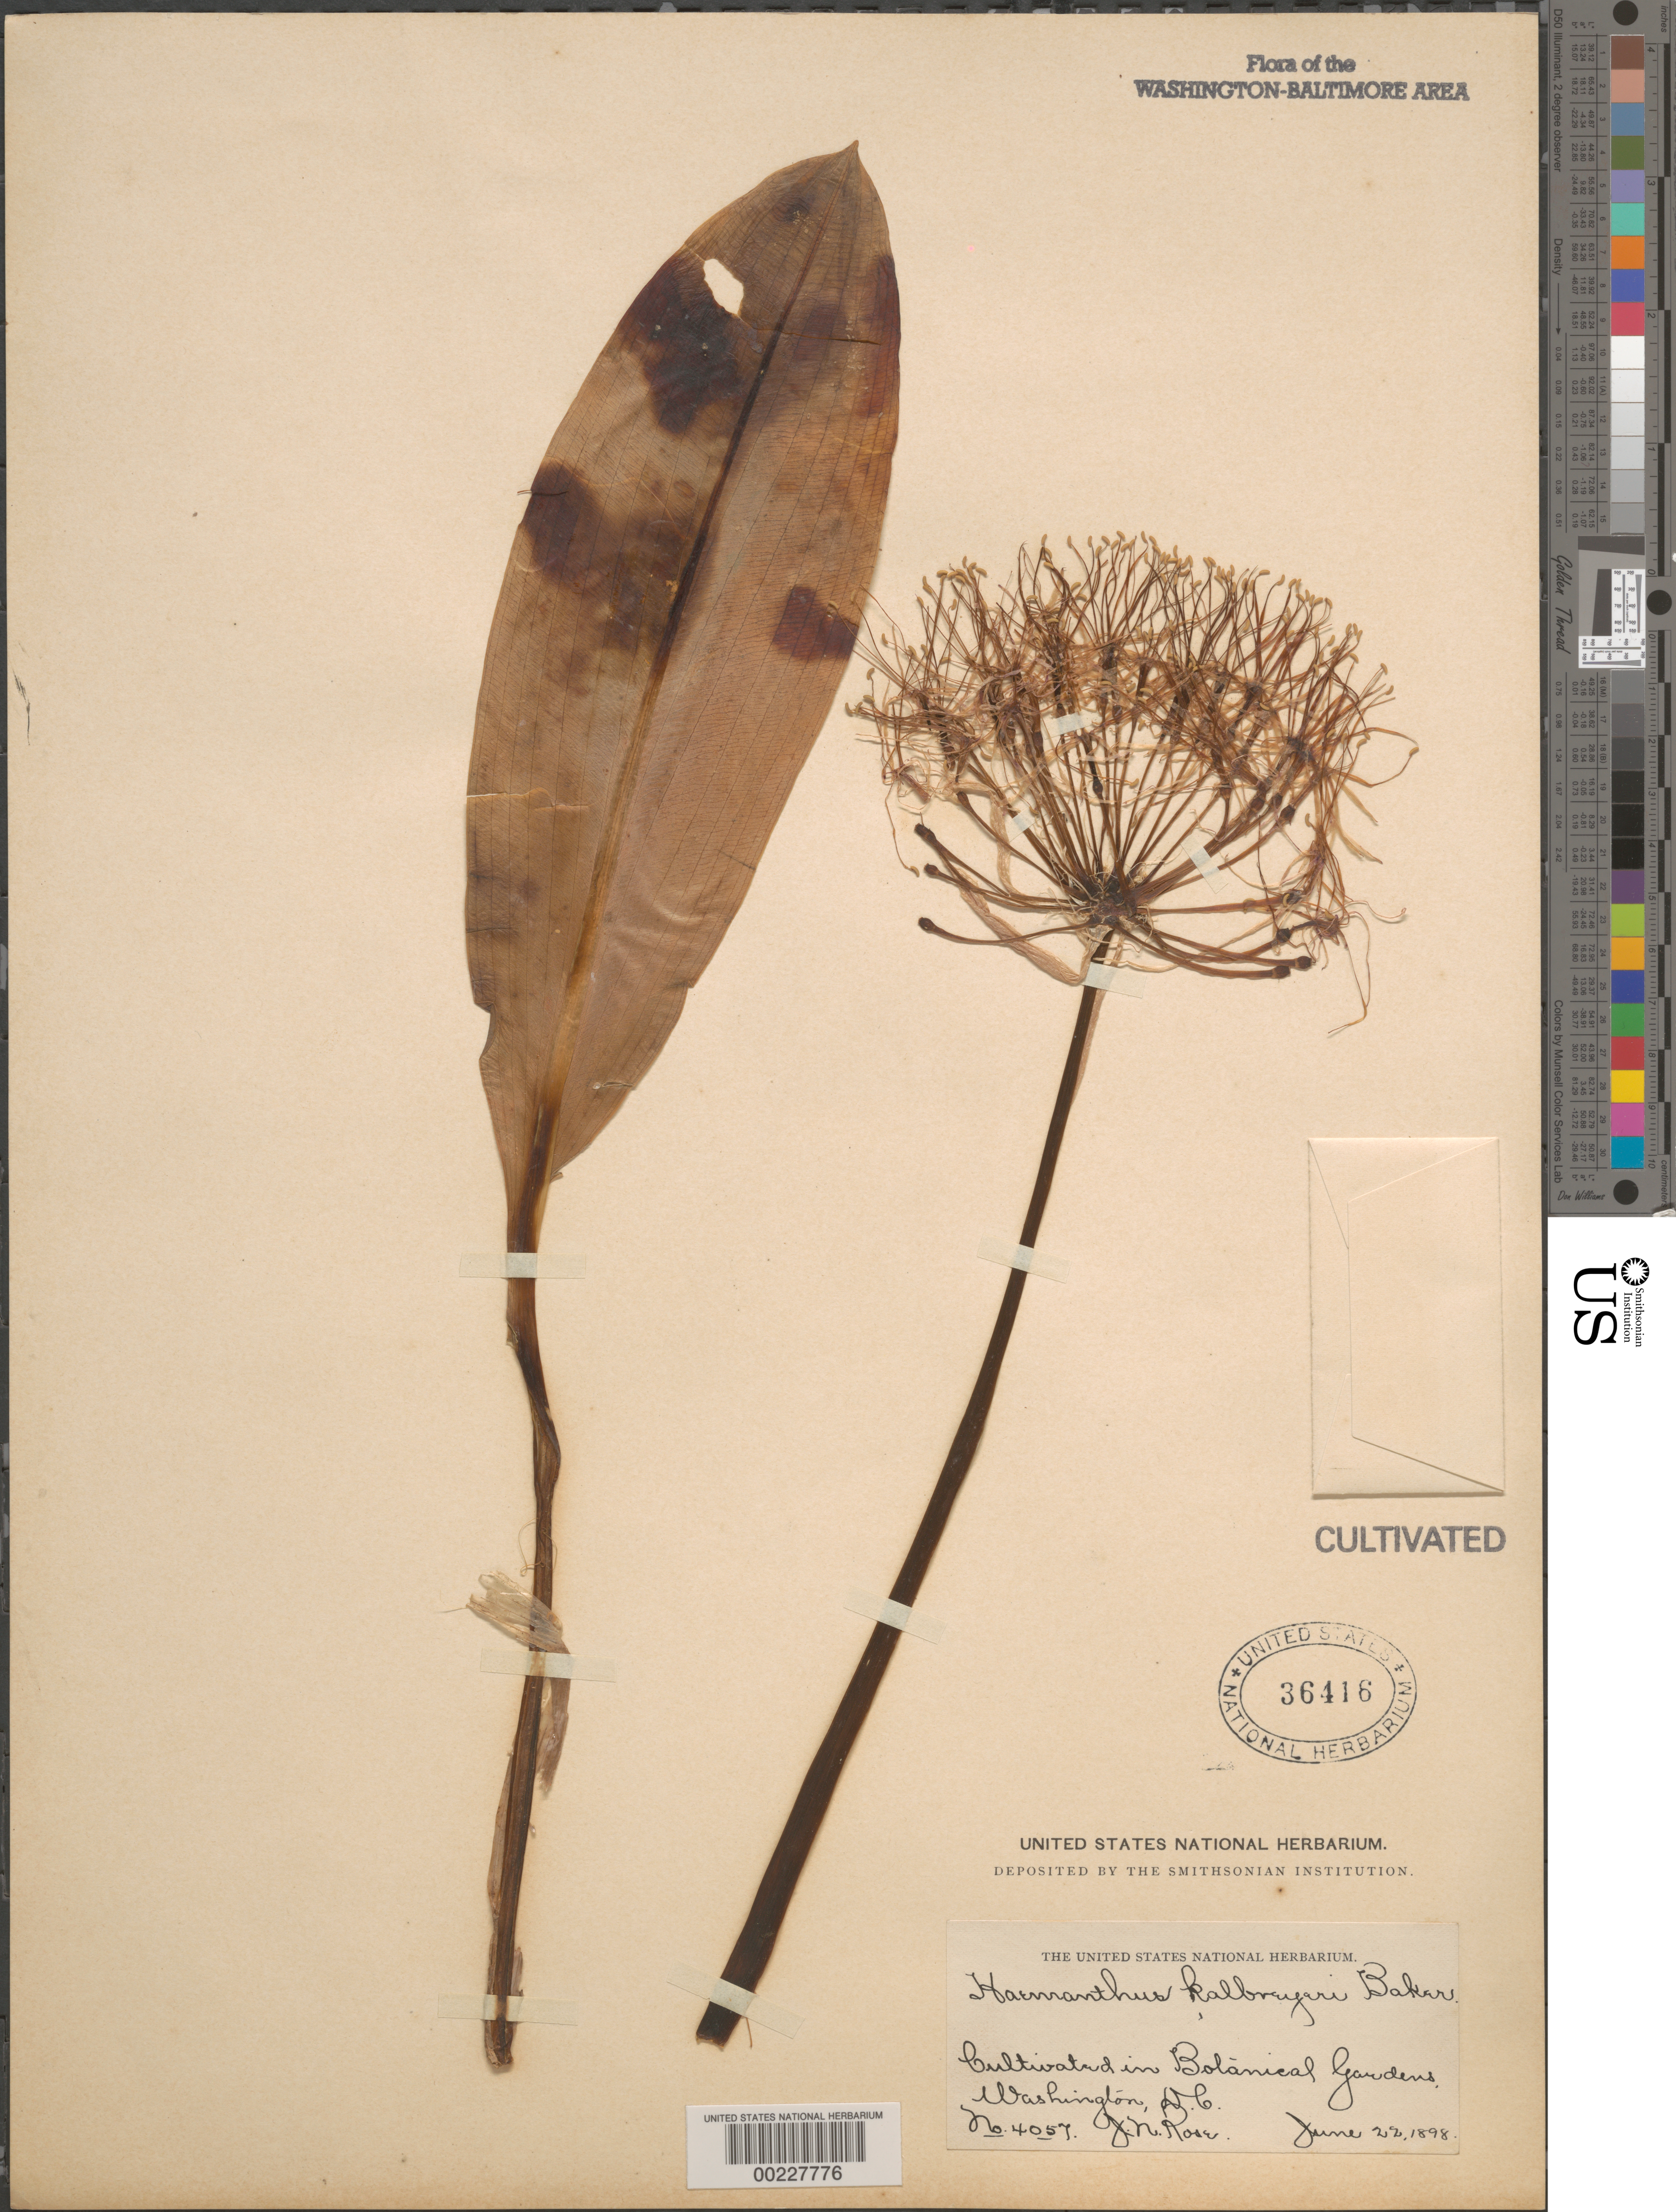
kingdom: Plantae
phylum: Tracheophyta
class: Liliopsida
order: Asparagales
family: Amaryllidaceae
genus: Haemanthus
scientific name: Haemanthus kalbreyeri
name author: Baker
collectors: J. N. Rose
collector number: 4057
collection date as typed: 22 Jun 1898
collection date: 1898-06-22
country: United States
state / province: District of Columbia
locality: Botanical gardens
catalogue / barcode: US 36416